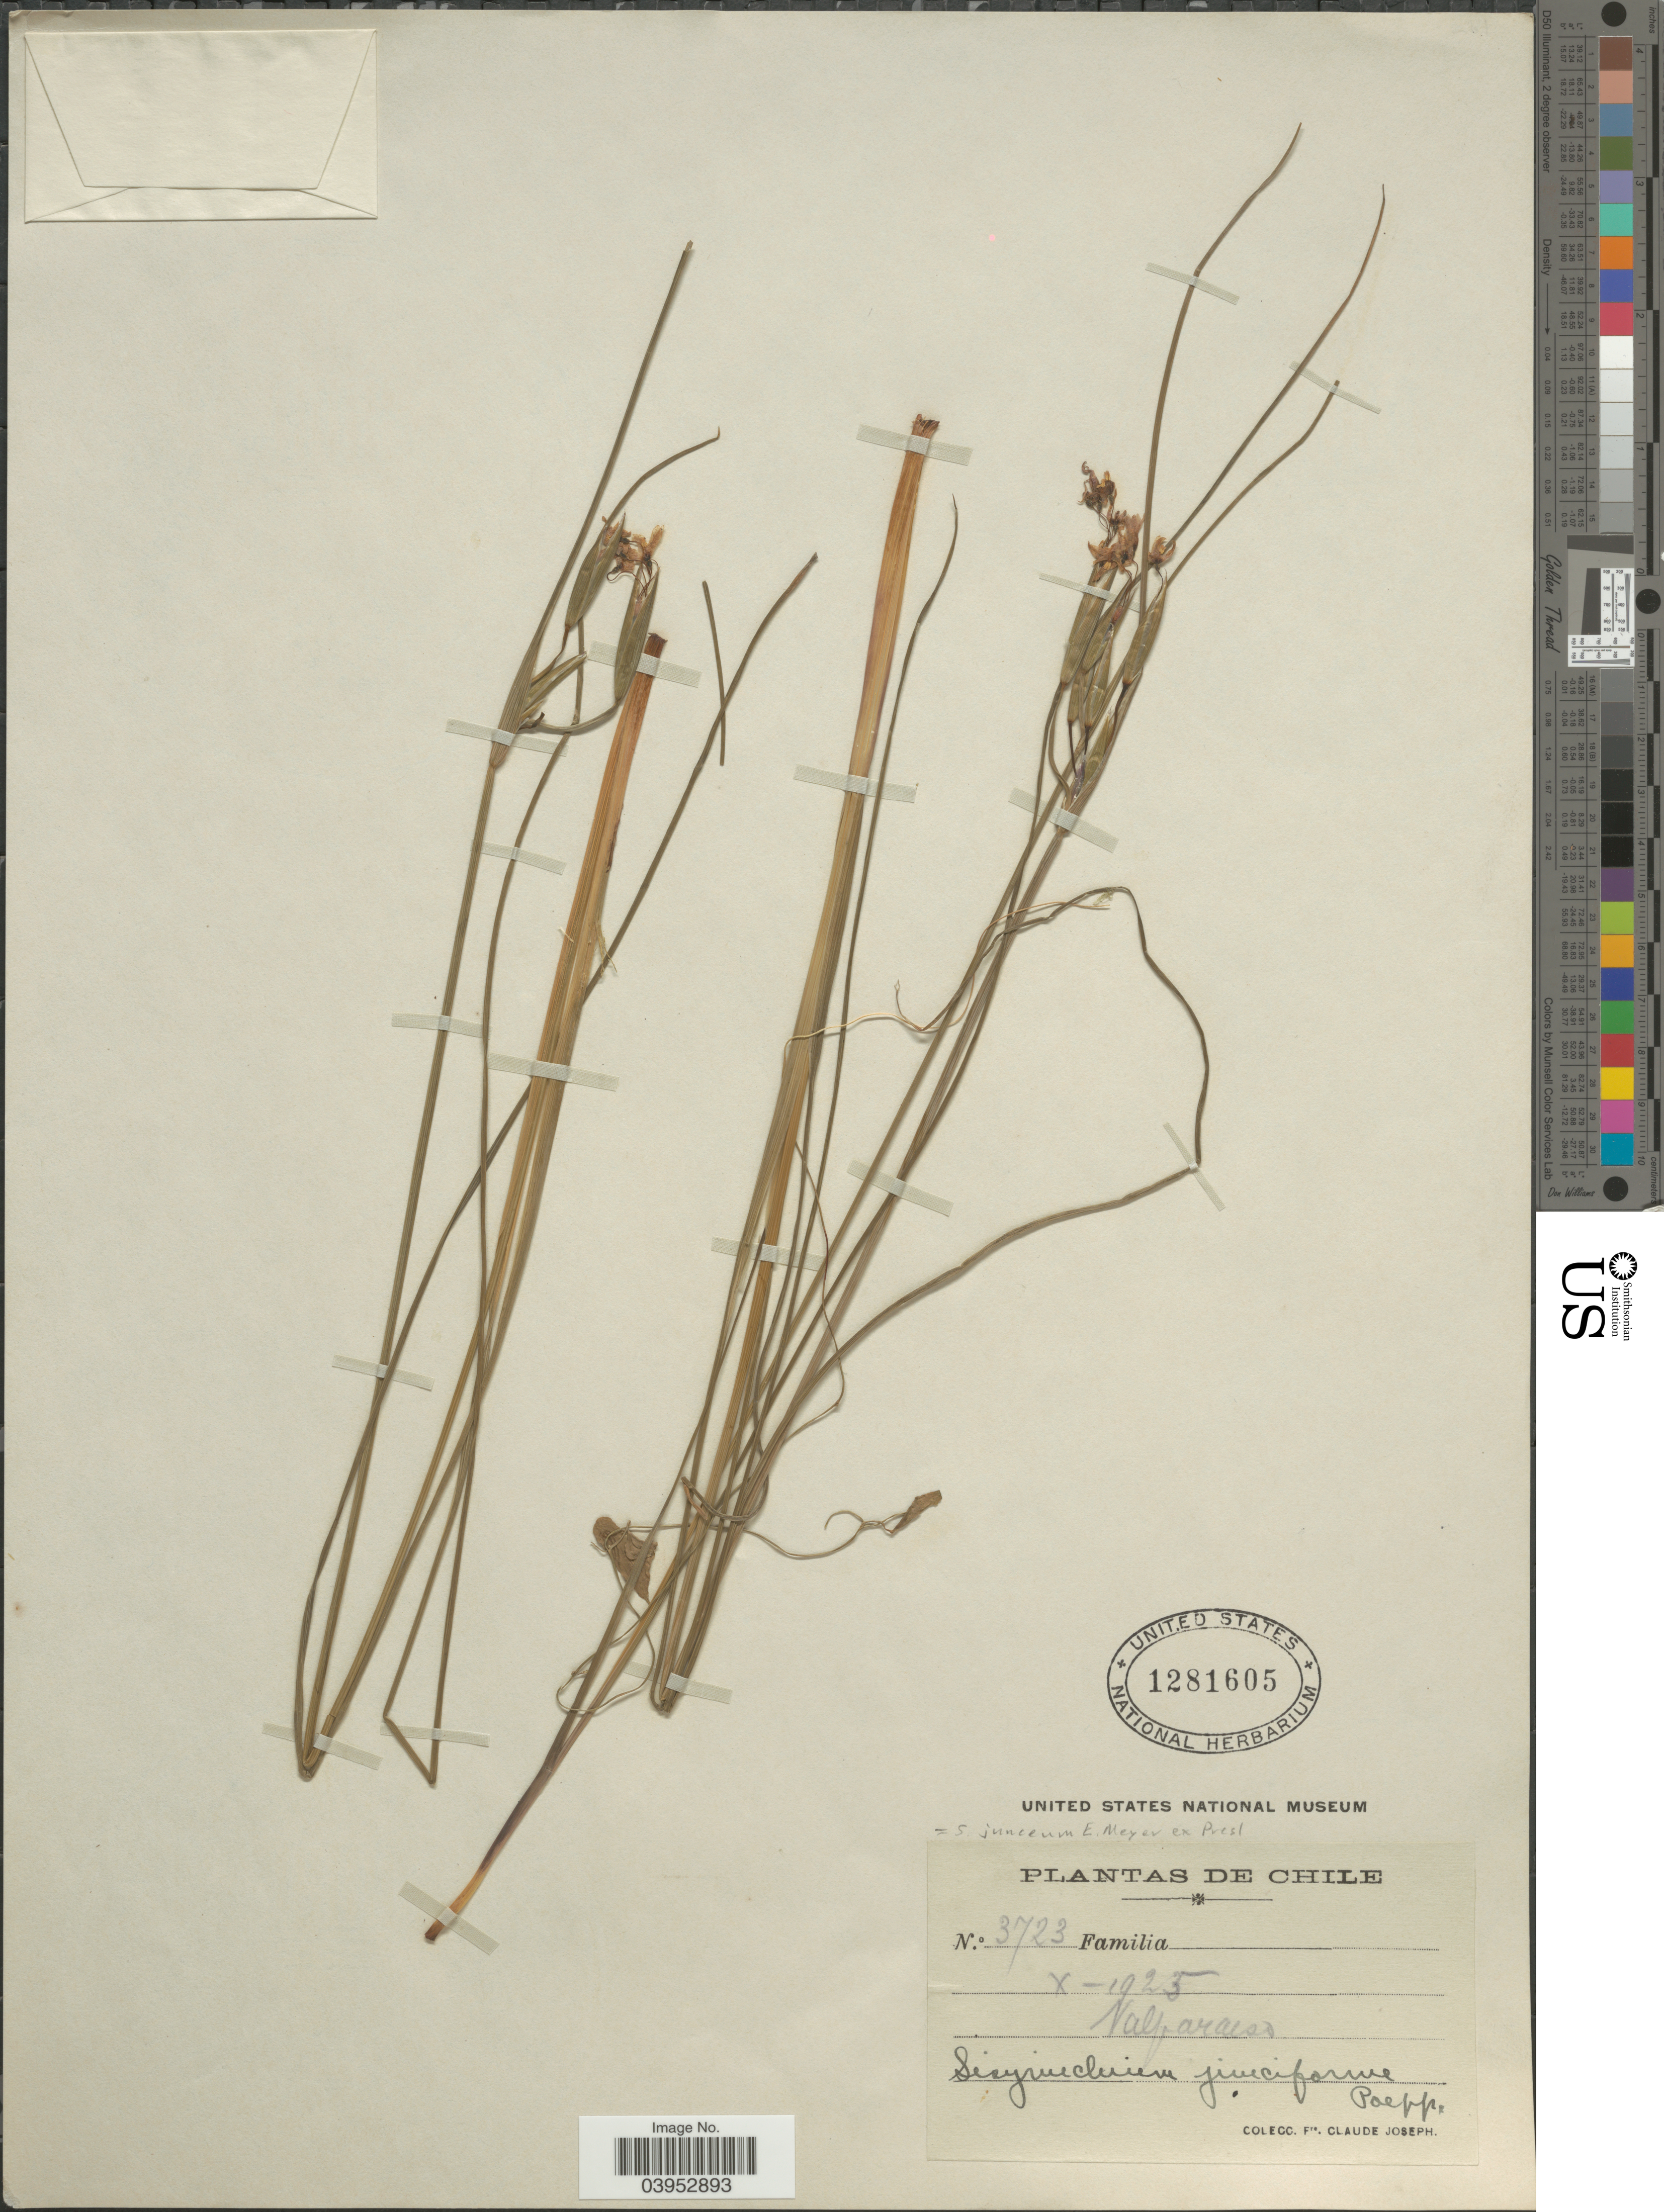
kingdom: Plantae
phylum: Tracheophyta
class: Liliopsida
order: Asparagales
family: Iridaceae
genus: Olsynium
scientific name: Olsynium junceum subsp. junceum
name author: (E. Mey. ex C. Presl) Goldblatt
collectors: Bro. Claude-Joseph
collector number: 3723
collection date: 1925-10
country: Chile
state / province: Valparaíso (V)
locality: Valparaiso.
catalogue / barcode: US 1281605